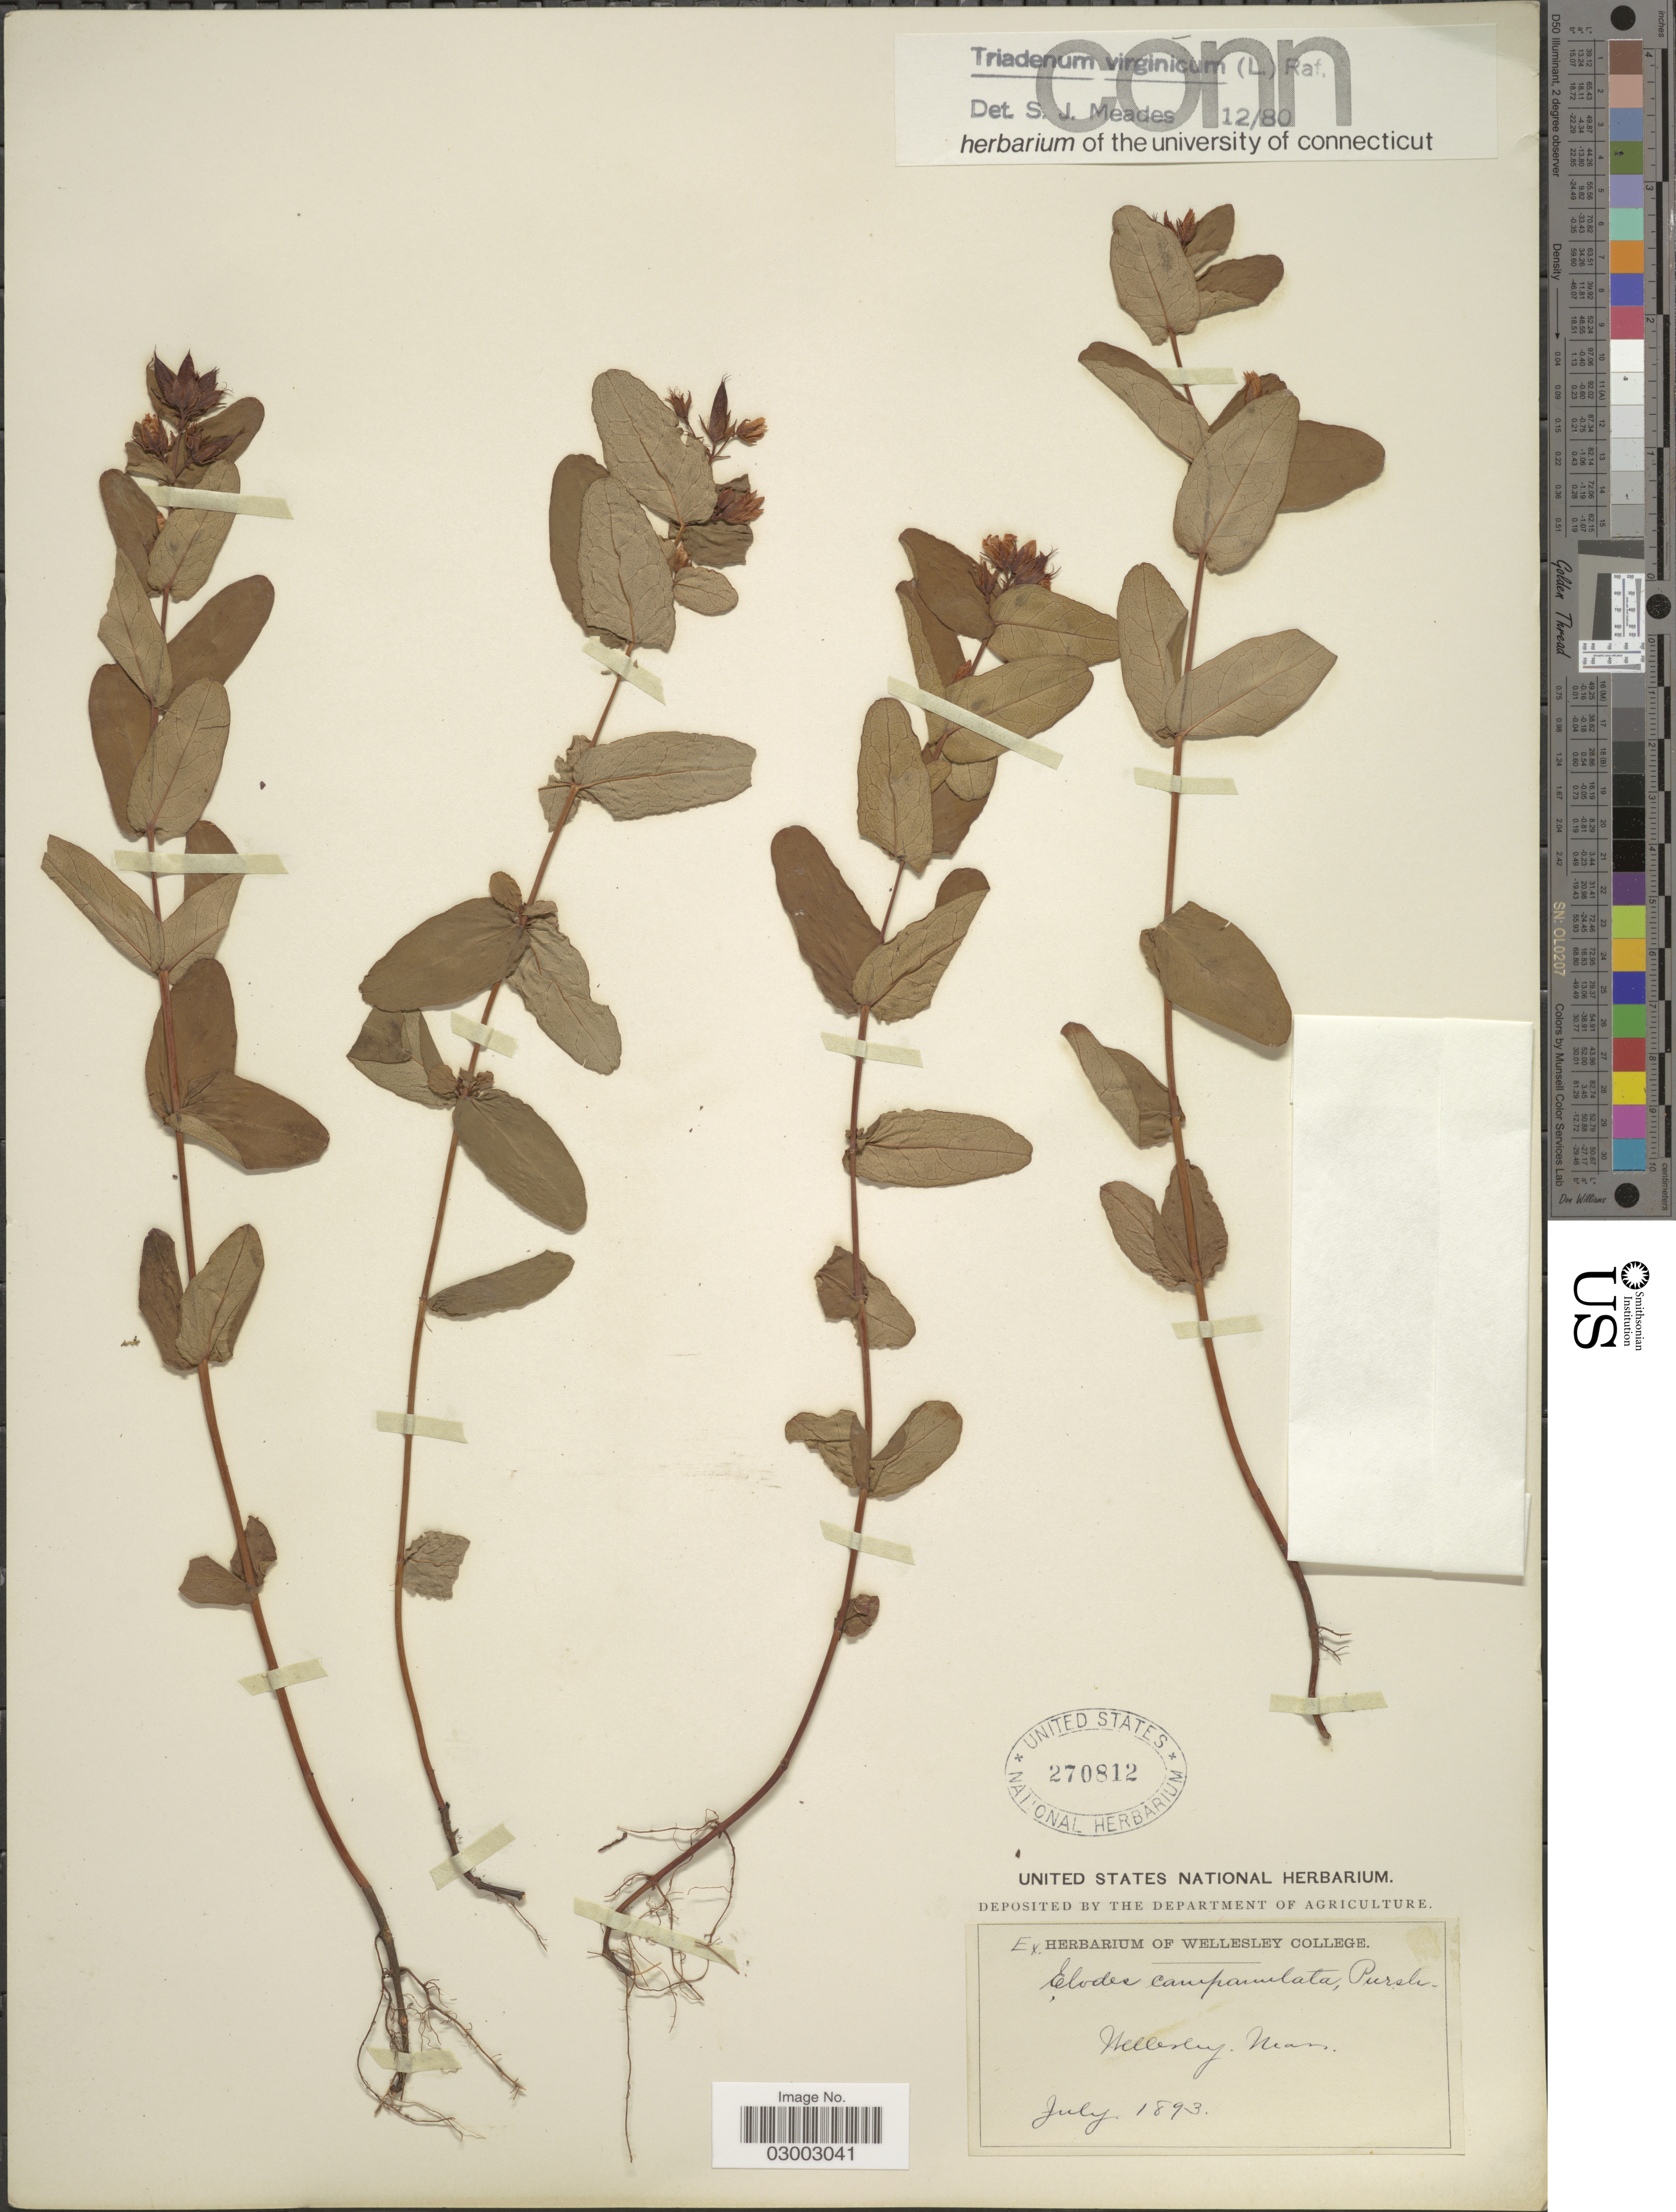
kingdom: Plantae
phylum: Tracheophyta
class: Magnoliopsida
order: Malpighiales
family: Hypericaceae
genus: Hypericum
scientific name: Hypericum virginicum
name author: L.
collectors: ex herb. Wellesley College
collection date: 1893-07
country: United States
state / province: Massachusetts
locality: Wellesley.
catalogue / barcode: US 270812